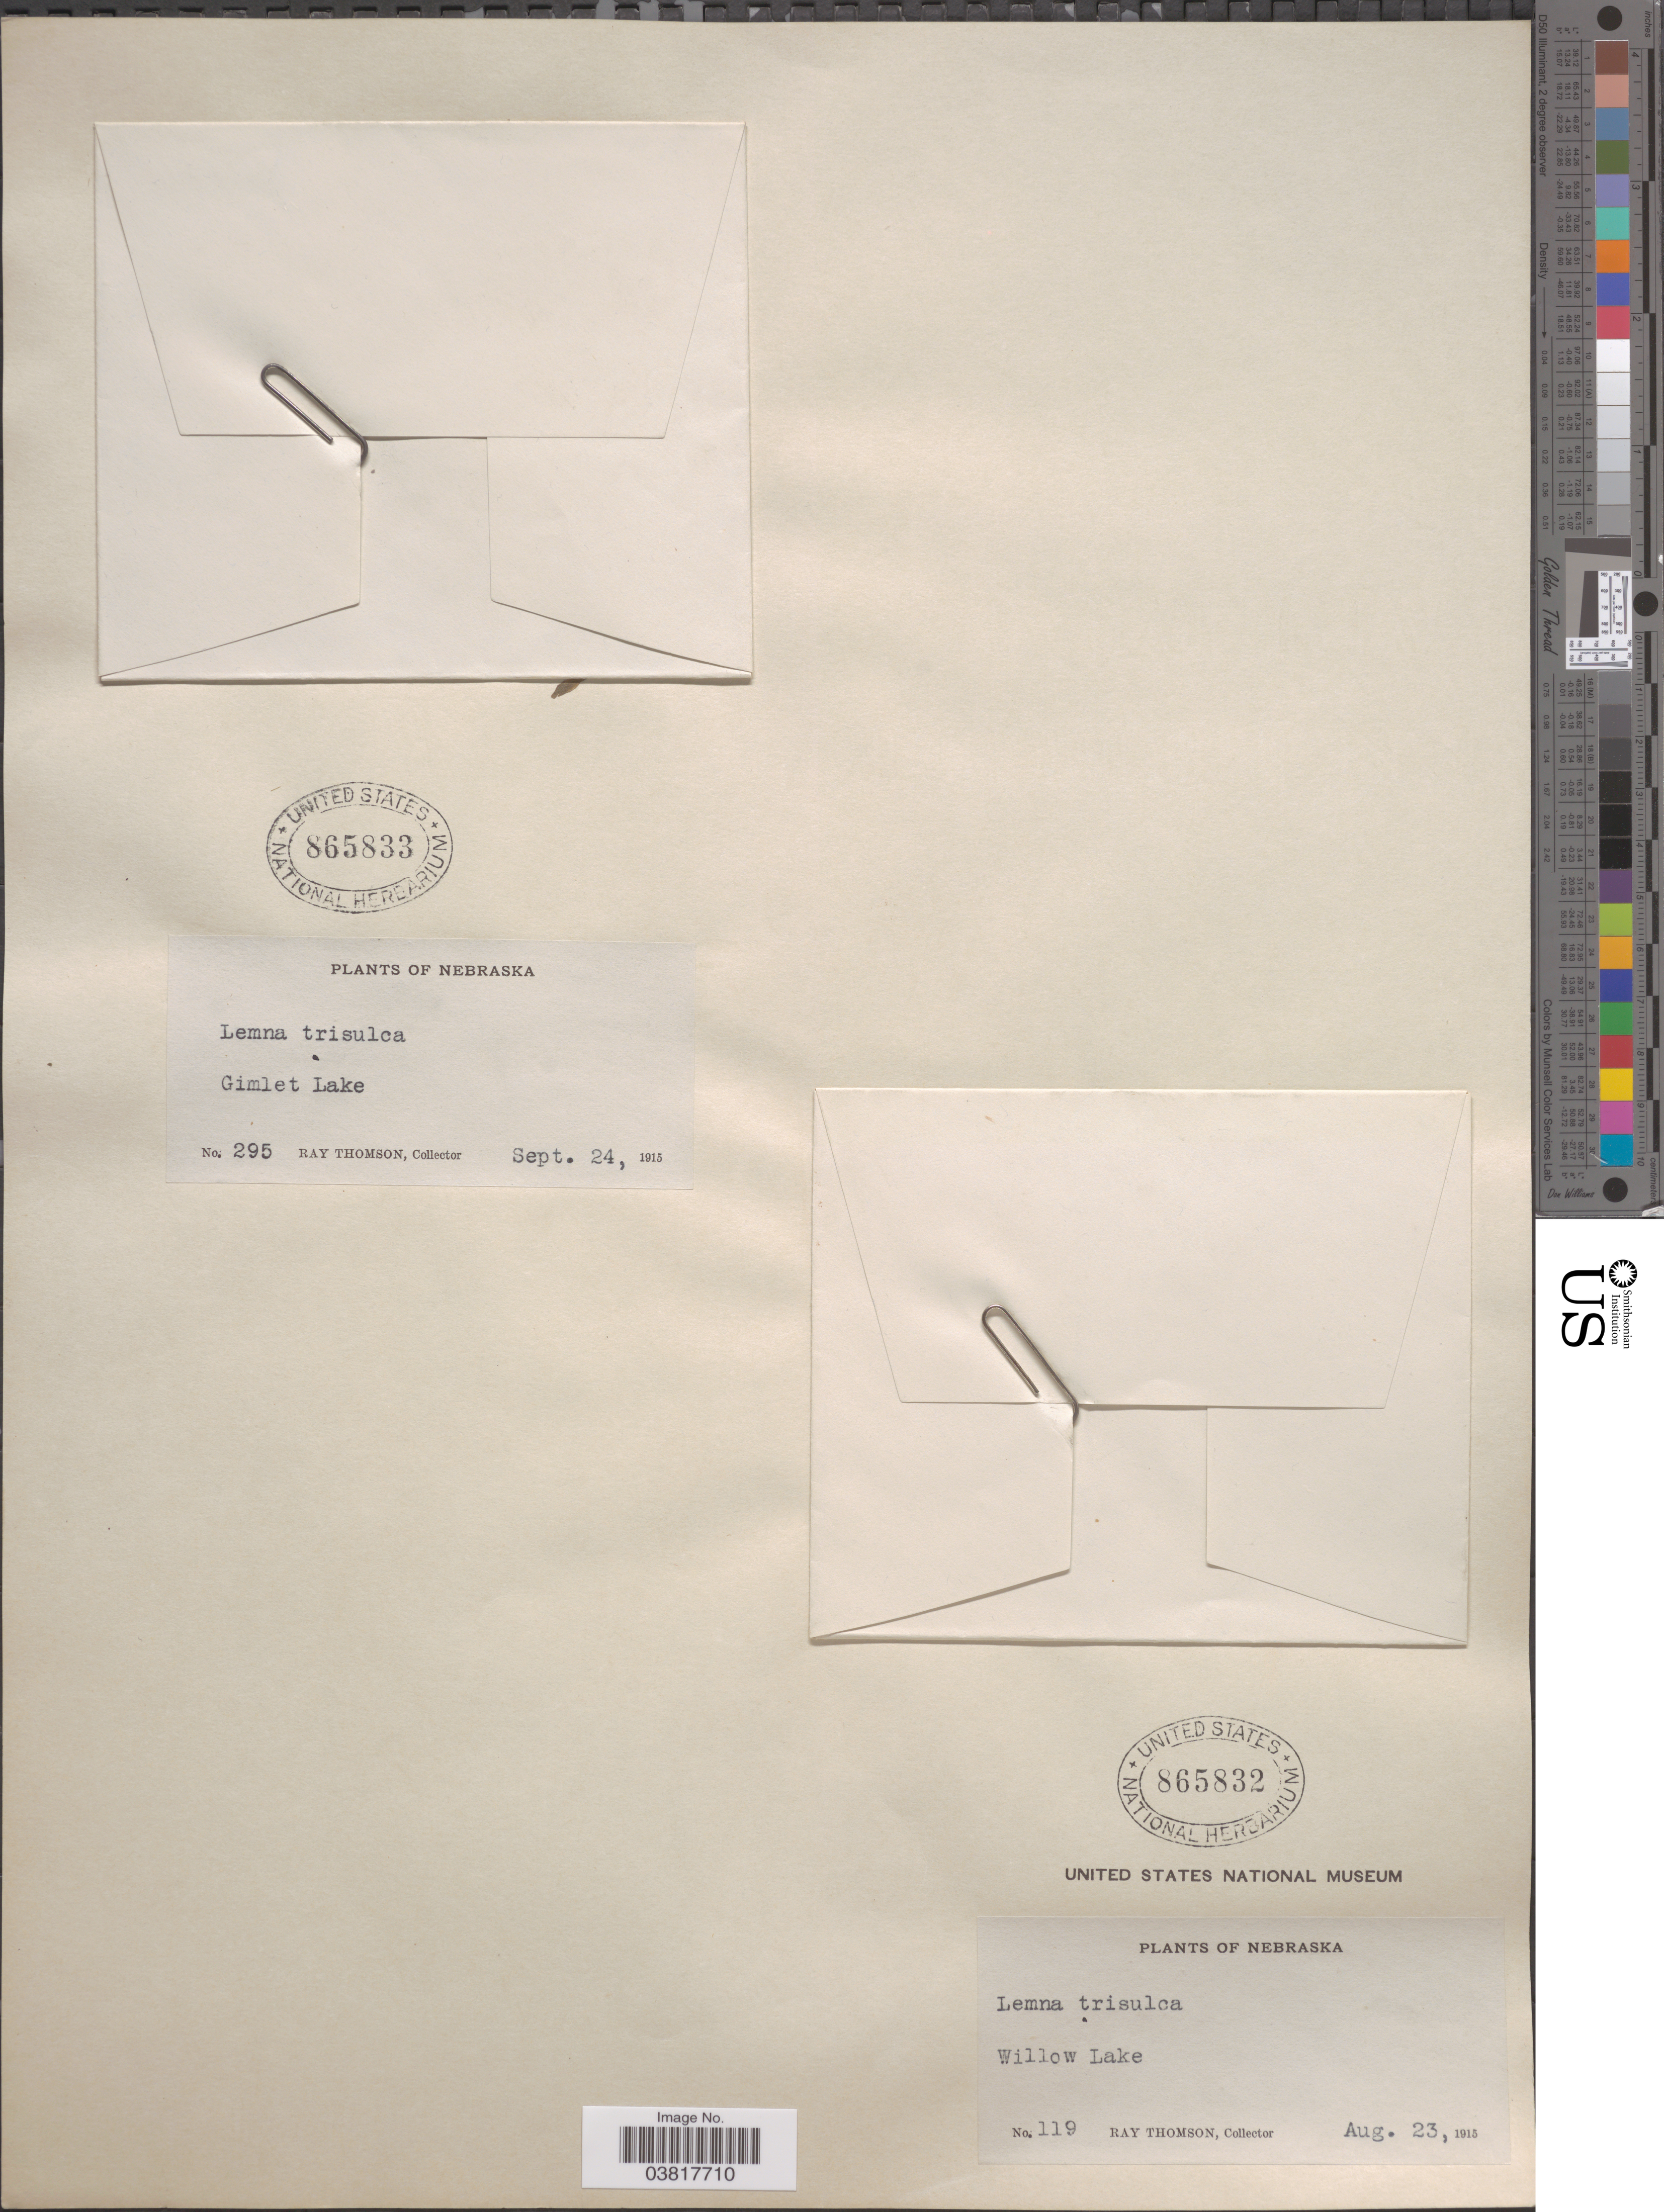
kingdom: Plantae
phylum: Tracheophyta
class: Liliopsida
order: Alismatales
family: Araceae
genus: Lemna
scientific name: Lemna trisulca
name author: L.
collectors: R. Thomson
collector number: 119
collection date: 1915-08-23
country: United States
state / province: Nebraska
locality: Willow Lake.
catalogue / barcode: US 865832-2